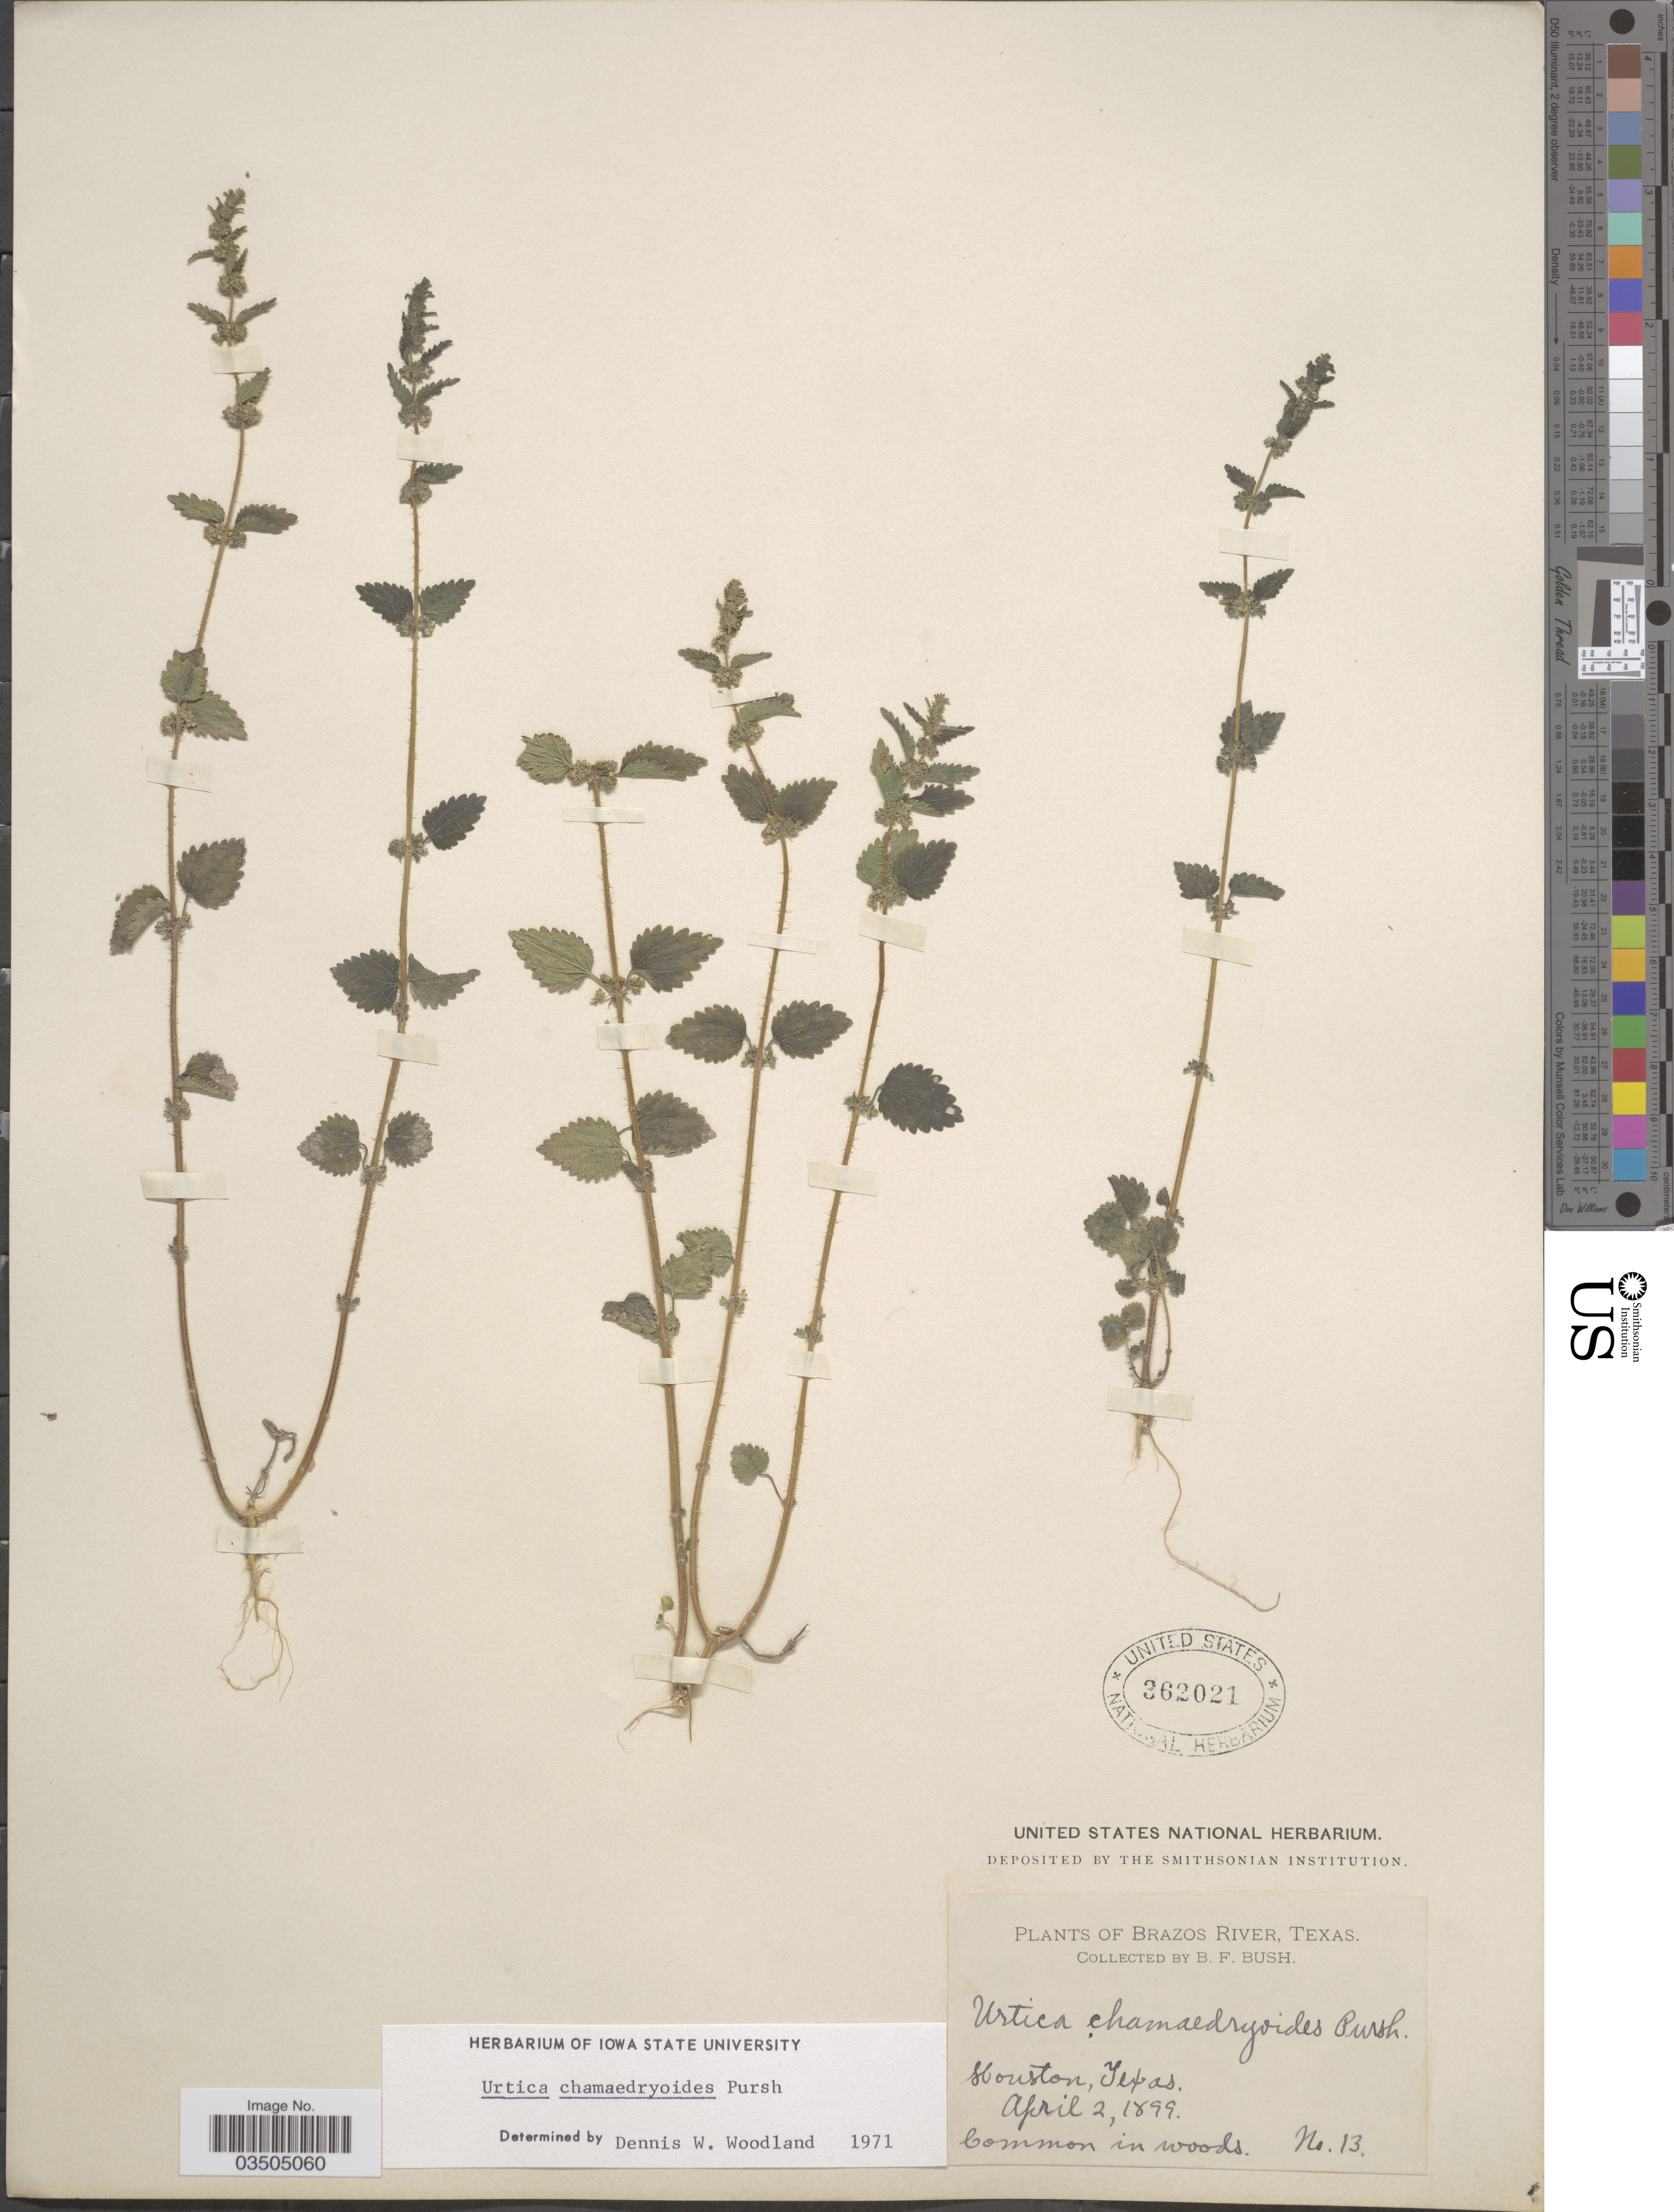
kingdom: Plantae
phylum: Tracheophyta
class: Magnoliopsida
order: Rosales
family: Urticaceae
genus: Urtica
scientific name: Urtica chamaedryoides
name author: Pursh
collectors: B. F. Bush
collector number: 13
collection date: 1899-04-02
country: United States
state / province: Texas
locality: Brazos River. Houston.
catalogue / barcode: US 362021